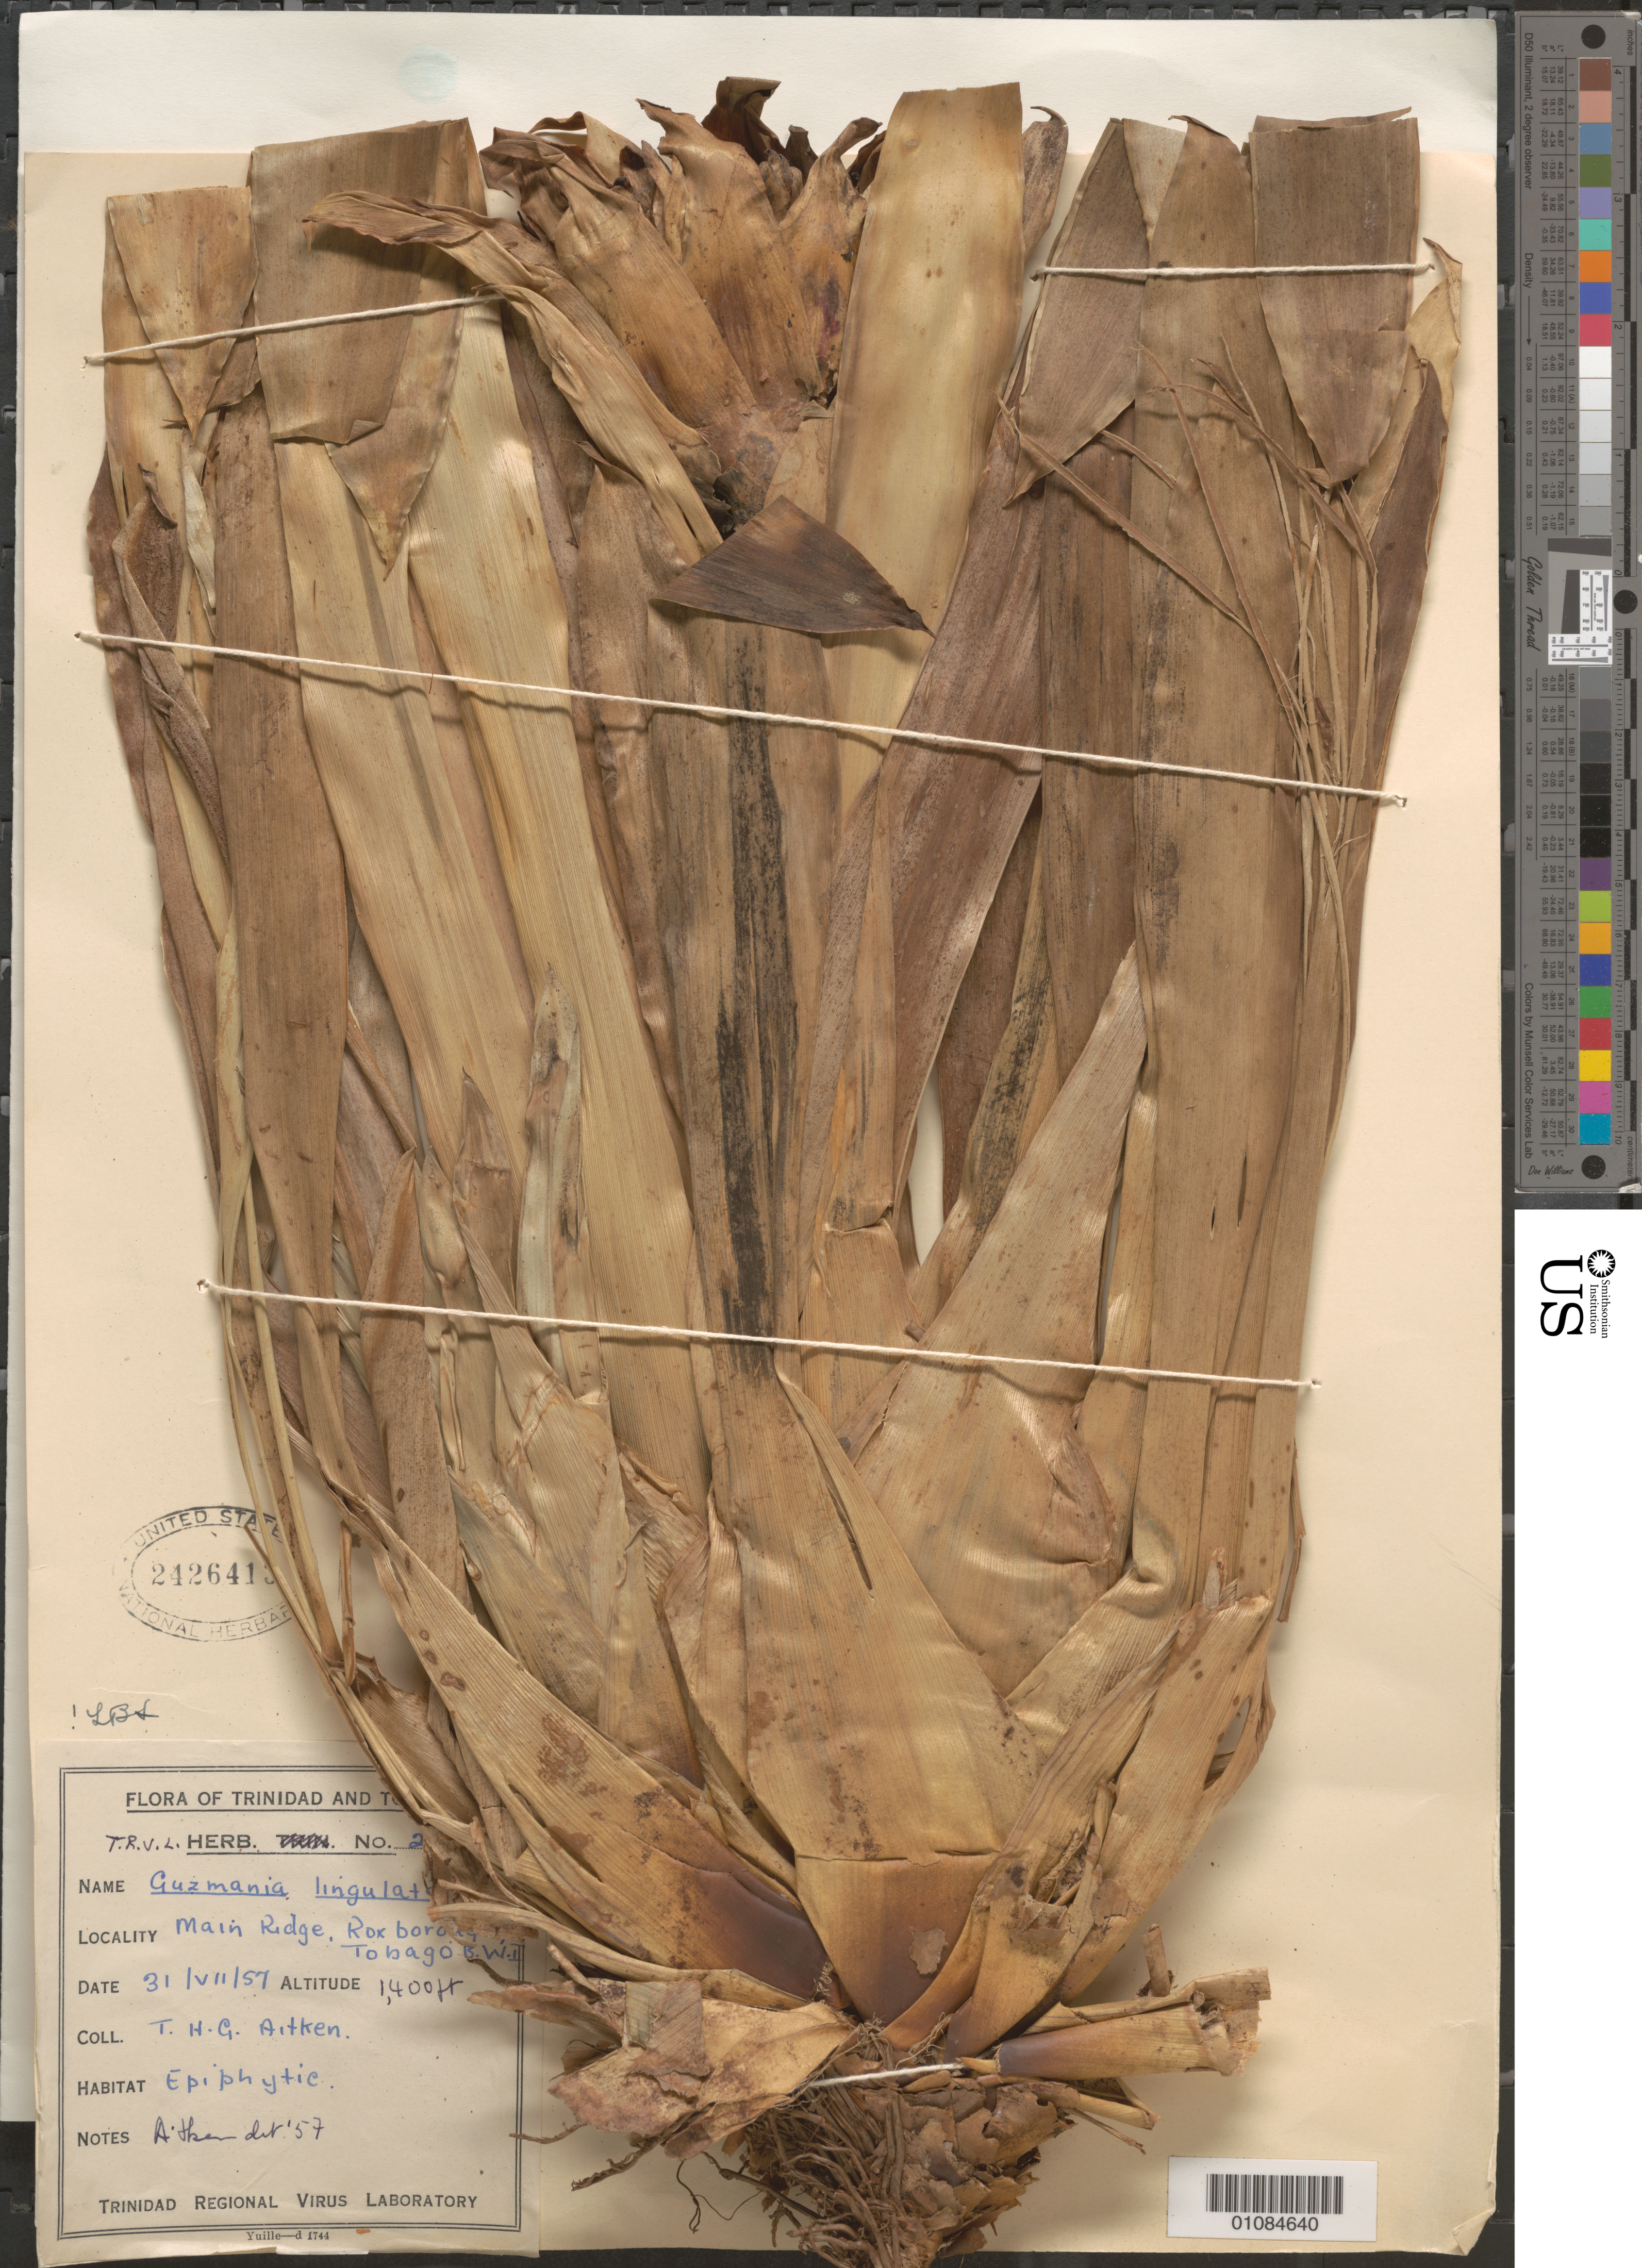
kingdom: Plantae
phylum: Tracheophyta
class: Liliopsida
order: Poales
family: Bromeliaceae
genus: Guzmania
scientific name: Guzmania lingulata var. lingulata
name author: (L.) Mez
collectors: T. Aitken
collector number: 256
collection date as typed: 31 Jul 1957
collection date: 1957-07-31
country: Trinidad and Tobago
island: Tobago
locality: Main Ridge, Roxborough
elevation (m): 427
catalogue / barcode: US 2426413